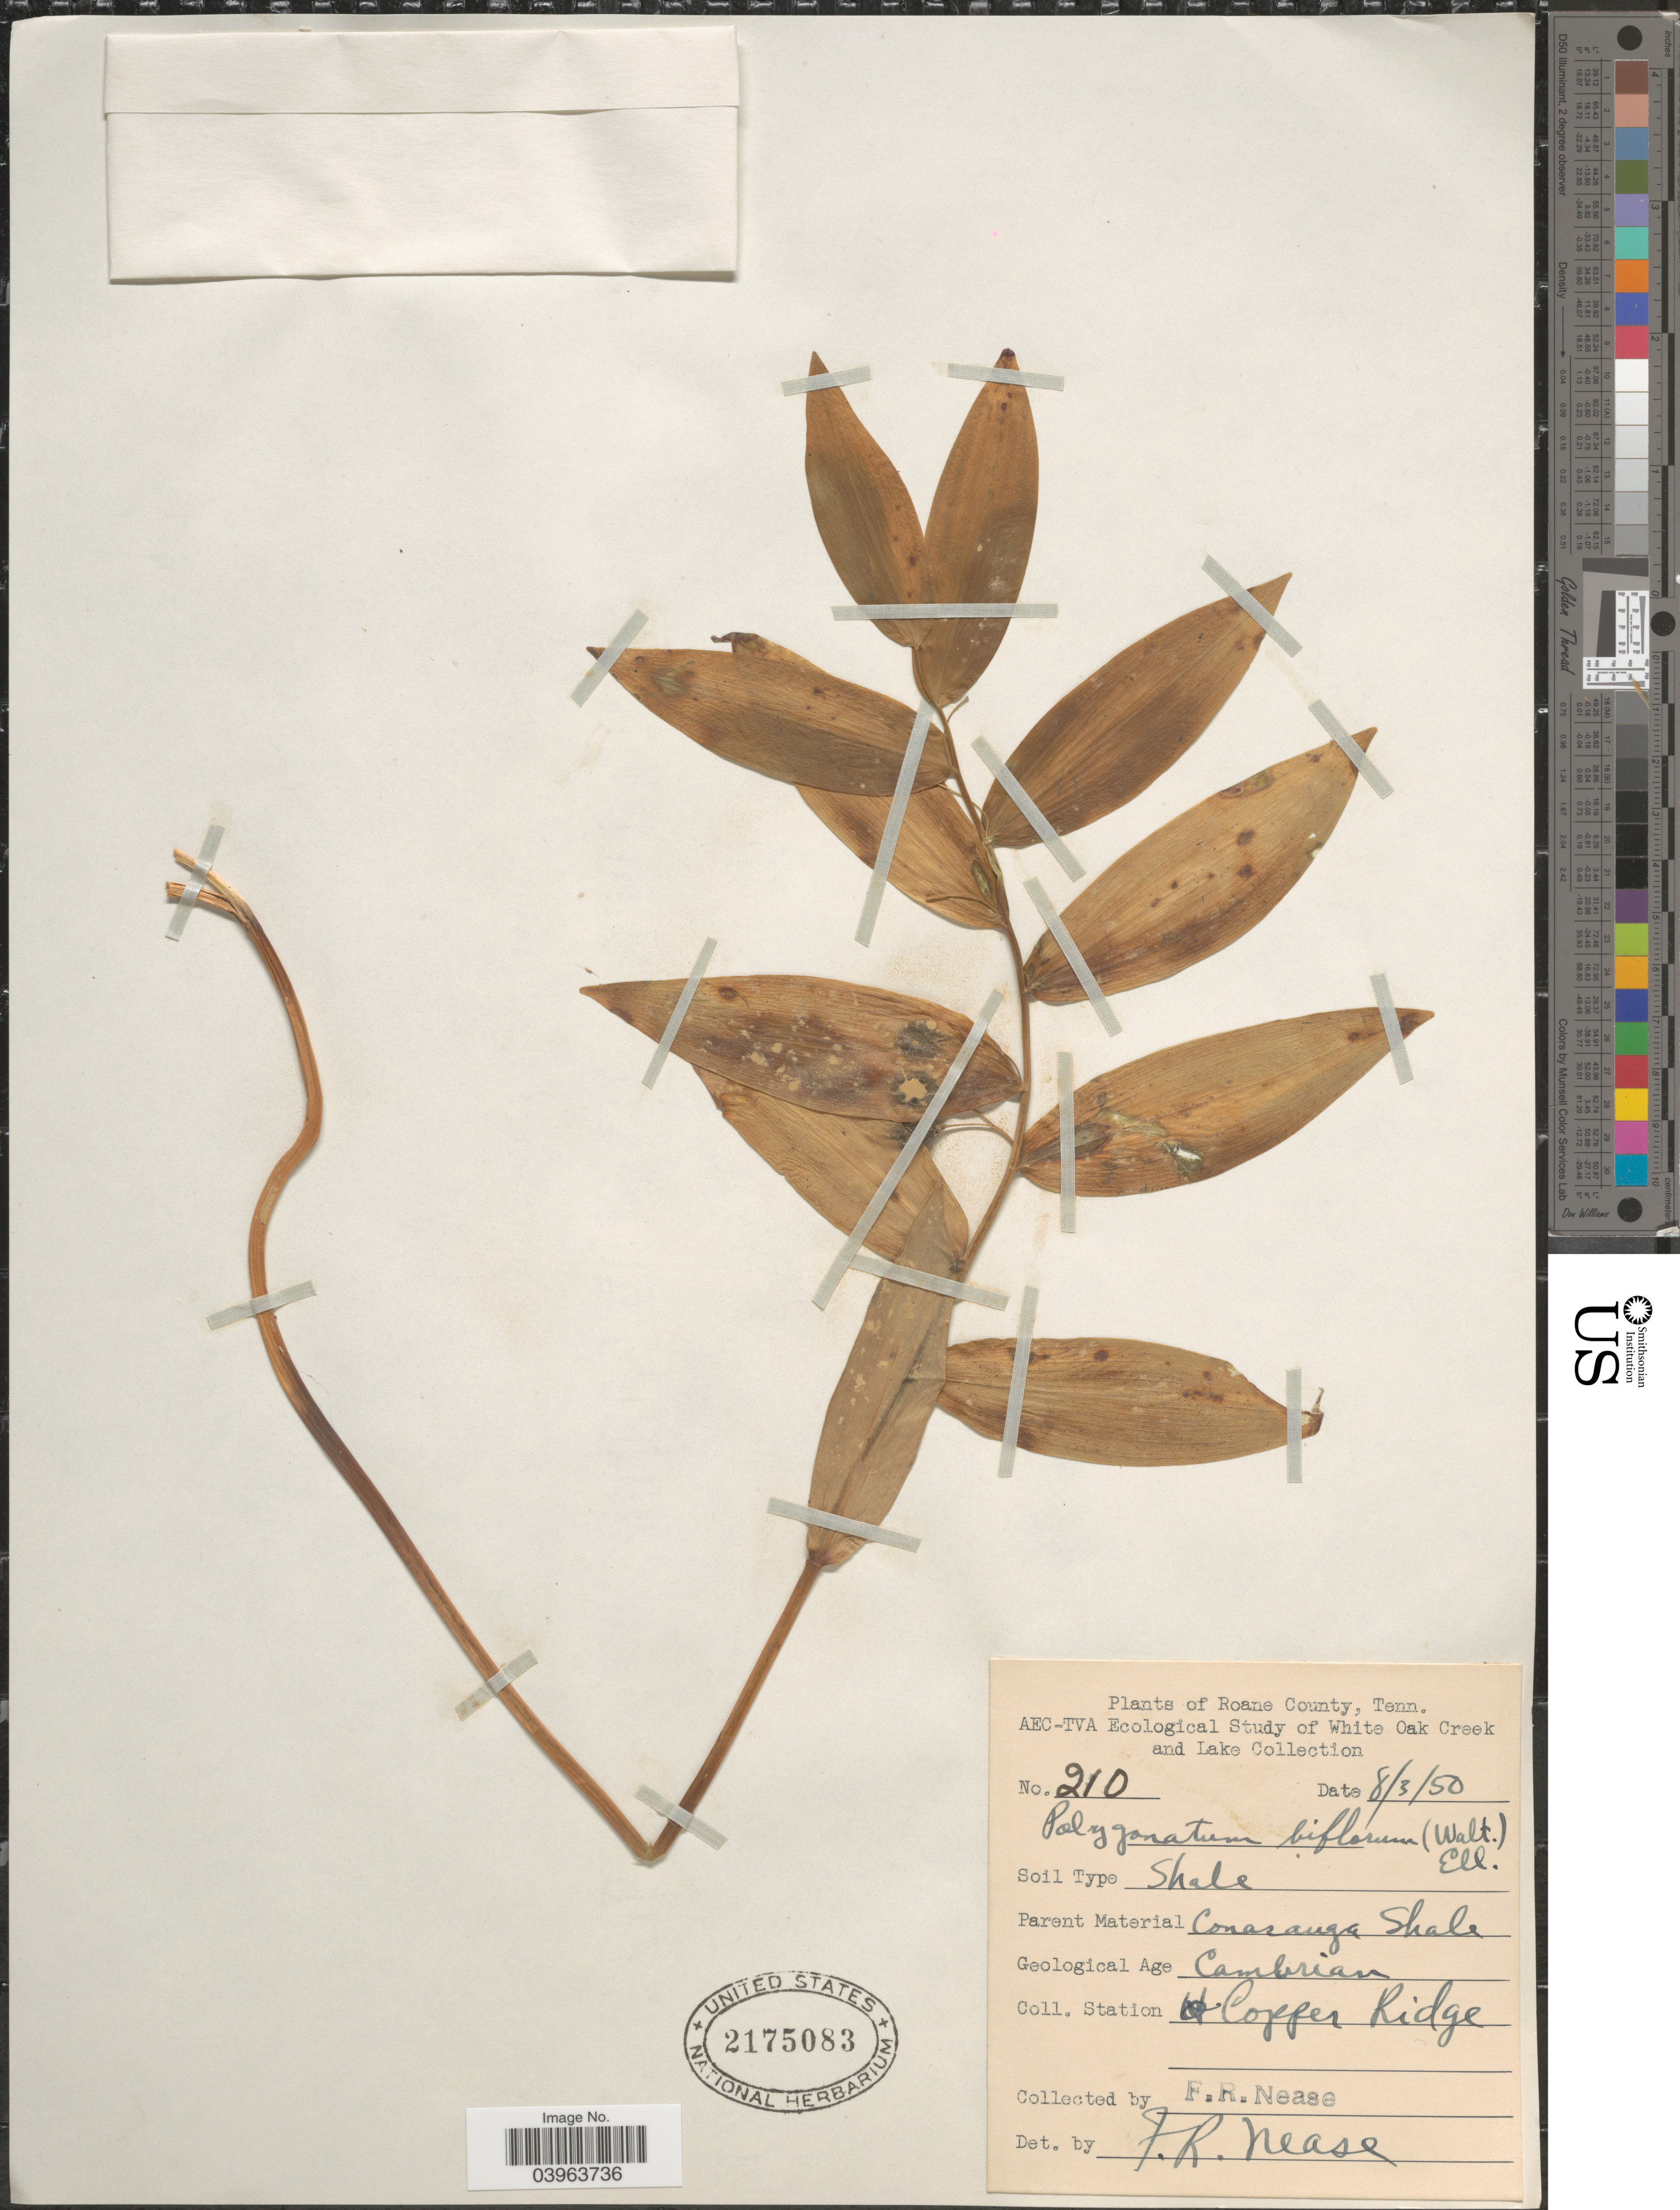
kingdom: Plantae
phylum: Tracheophyta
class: Liliopsida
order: Asparagales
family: Asparagaceae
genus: Polygonatum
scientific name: Polygonatum biflorum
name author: (Walter) Elliott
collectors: F. Nease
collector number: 210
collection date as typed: Transcribed d/m/y: 3/8/50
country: United States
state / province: Tennessee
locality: Roane County. Conazanga Shale. Cambrian. Copper Ridge.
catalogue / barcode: US 2175083